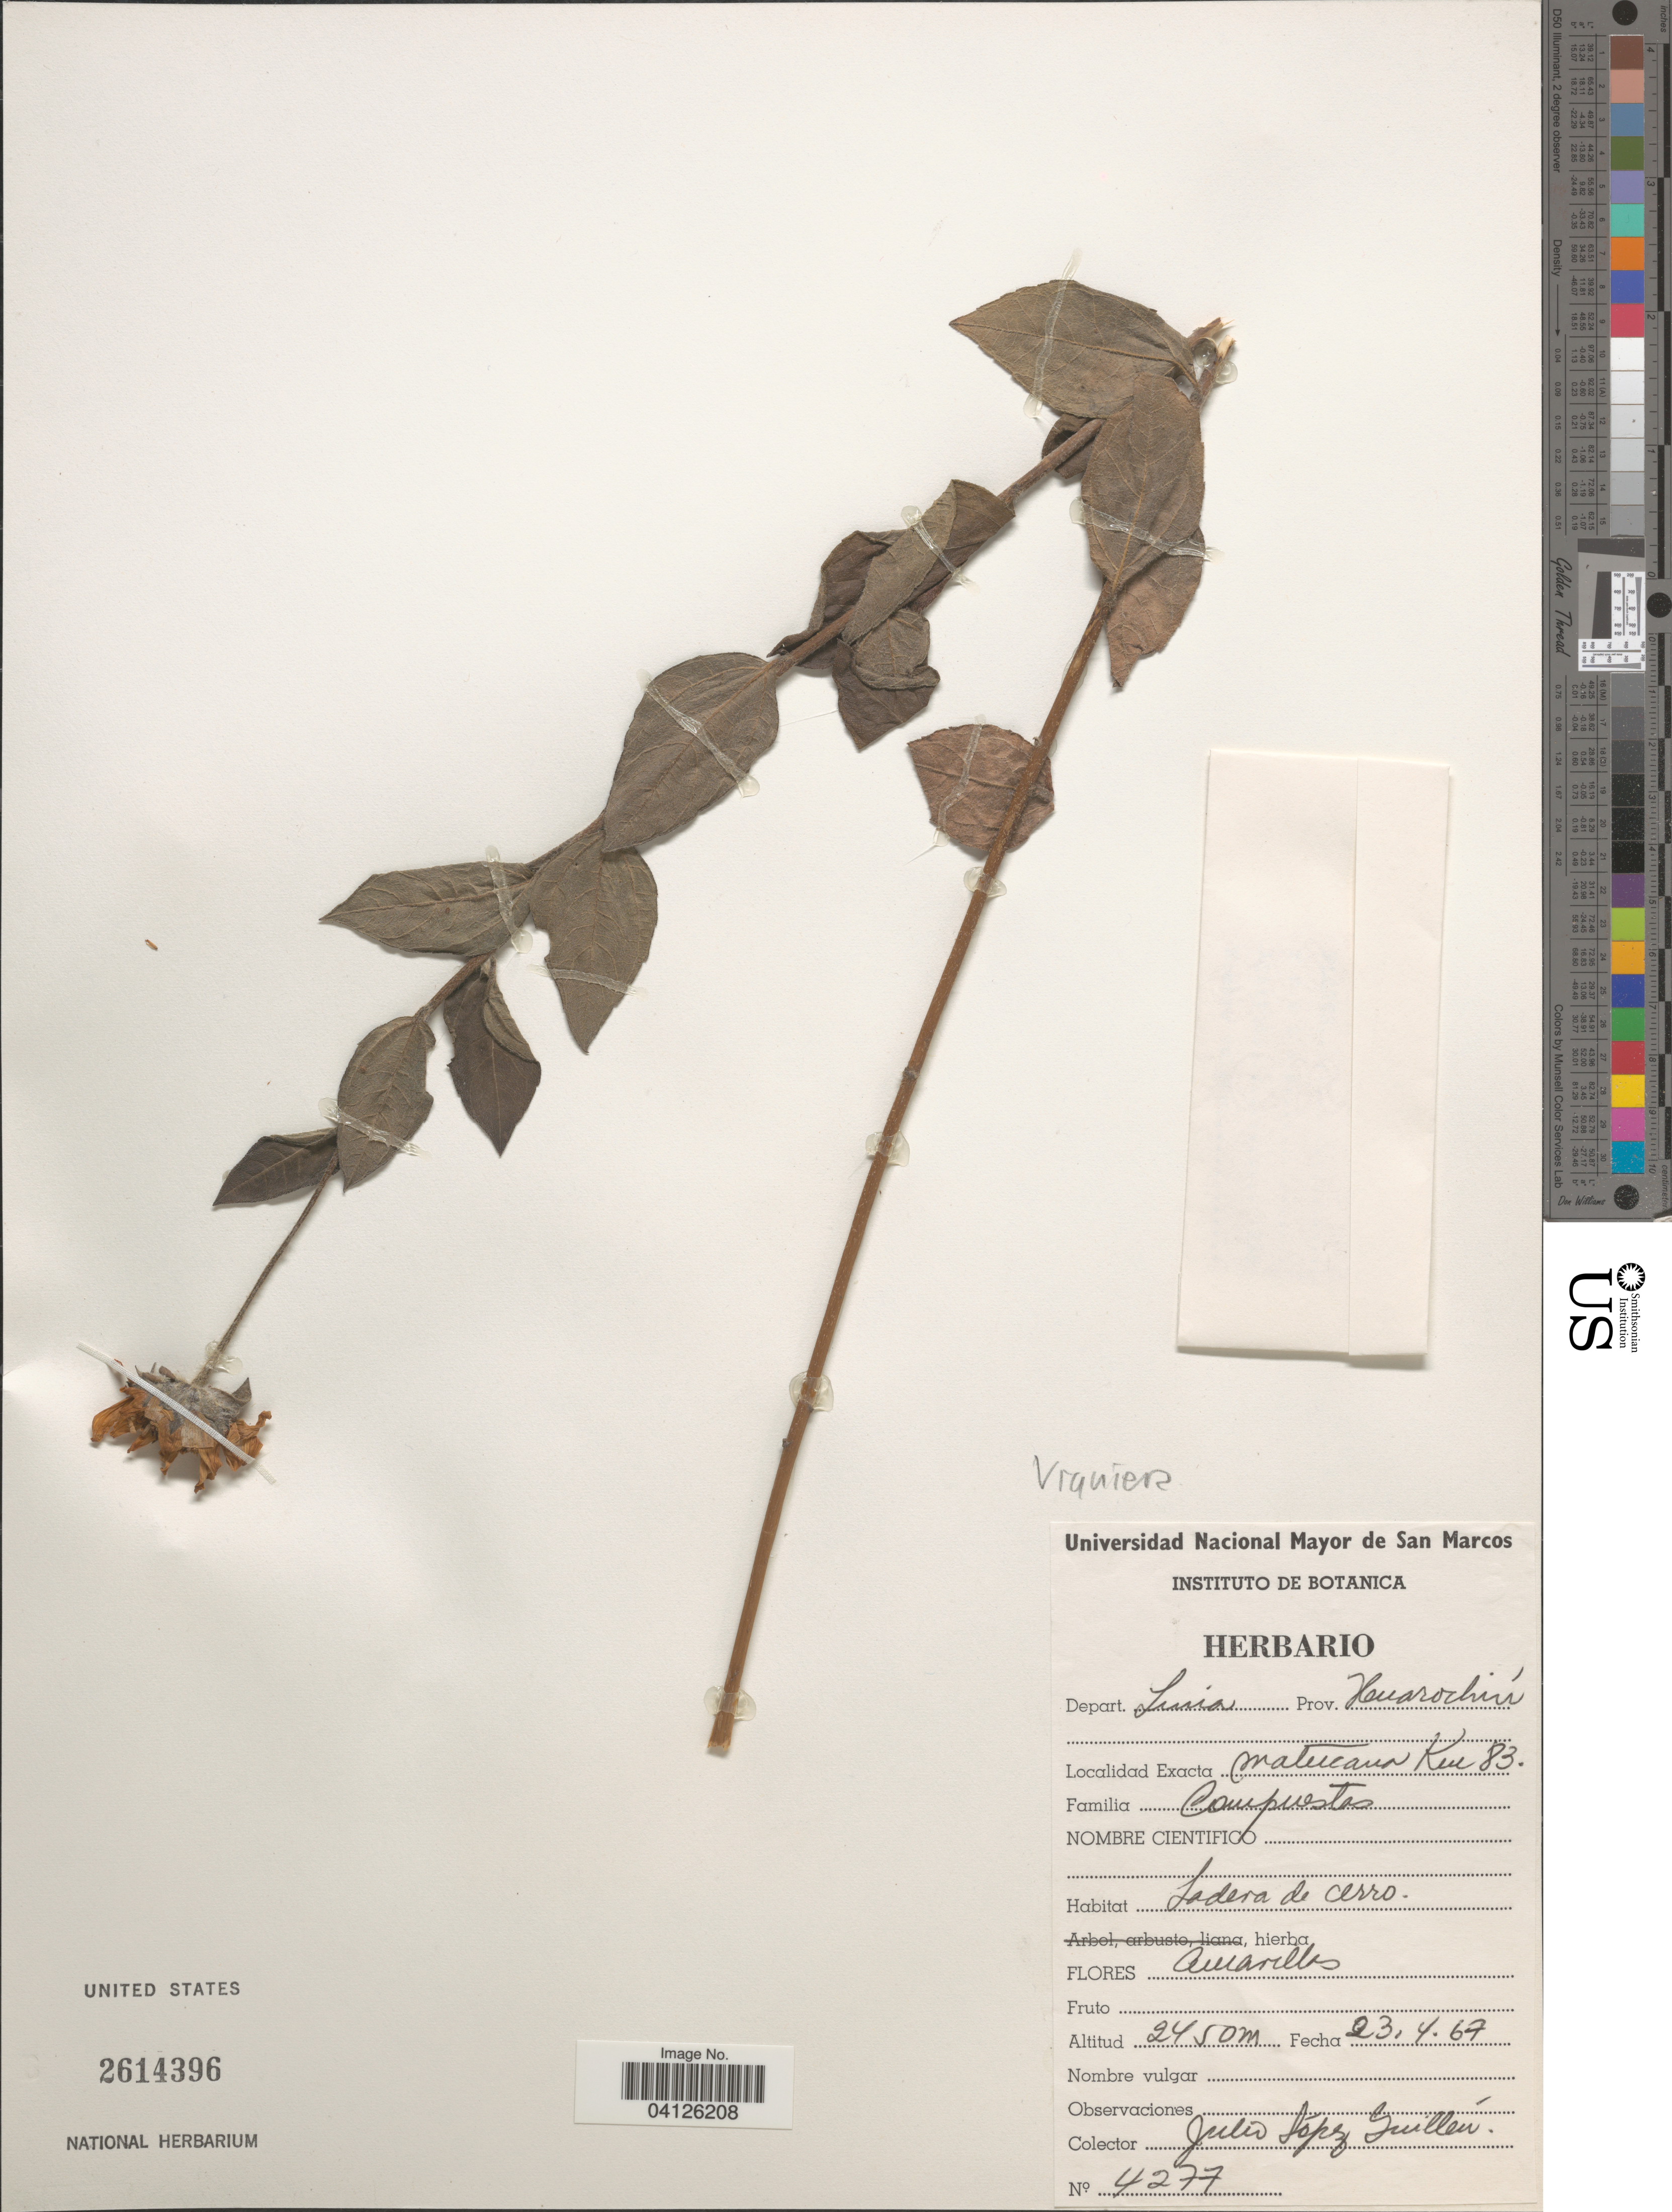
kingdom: Plantae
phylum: Tracheophyta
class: Magnoliopsida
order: Gentianales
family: Gentianaceae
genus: Amarella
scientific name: Amarella sp.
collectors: J. López Guillén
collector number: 4277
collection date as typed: Transcribed d/m/y: 23/4/67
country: Peru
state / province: Lima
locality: Depart. Lima Prov. Huarochirí. Matucana Km 83.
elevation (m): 2450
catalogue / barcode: US 2614396